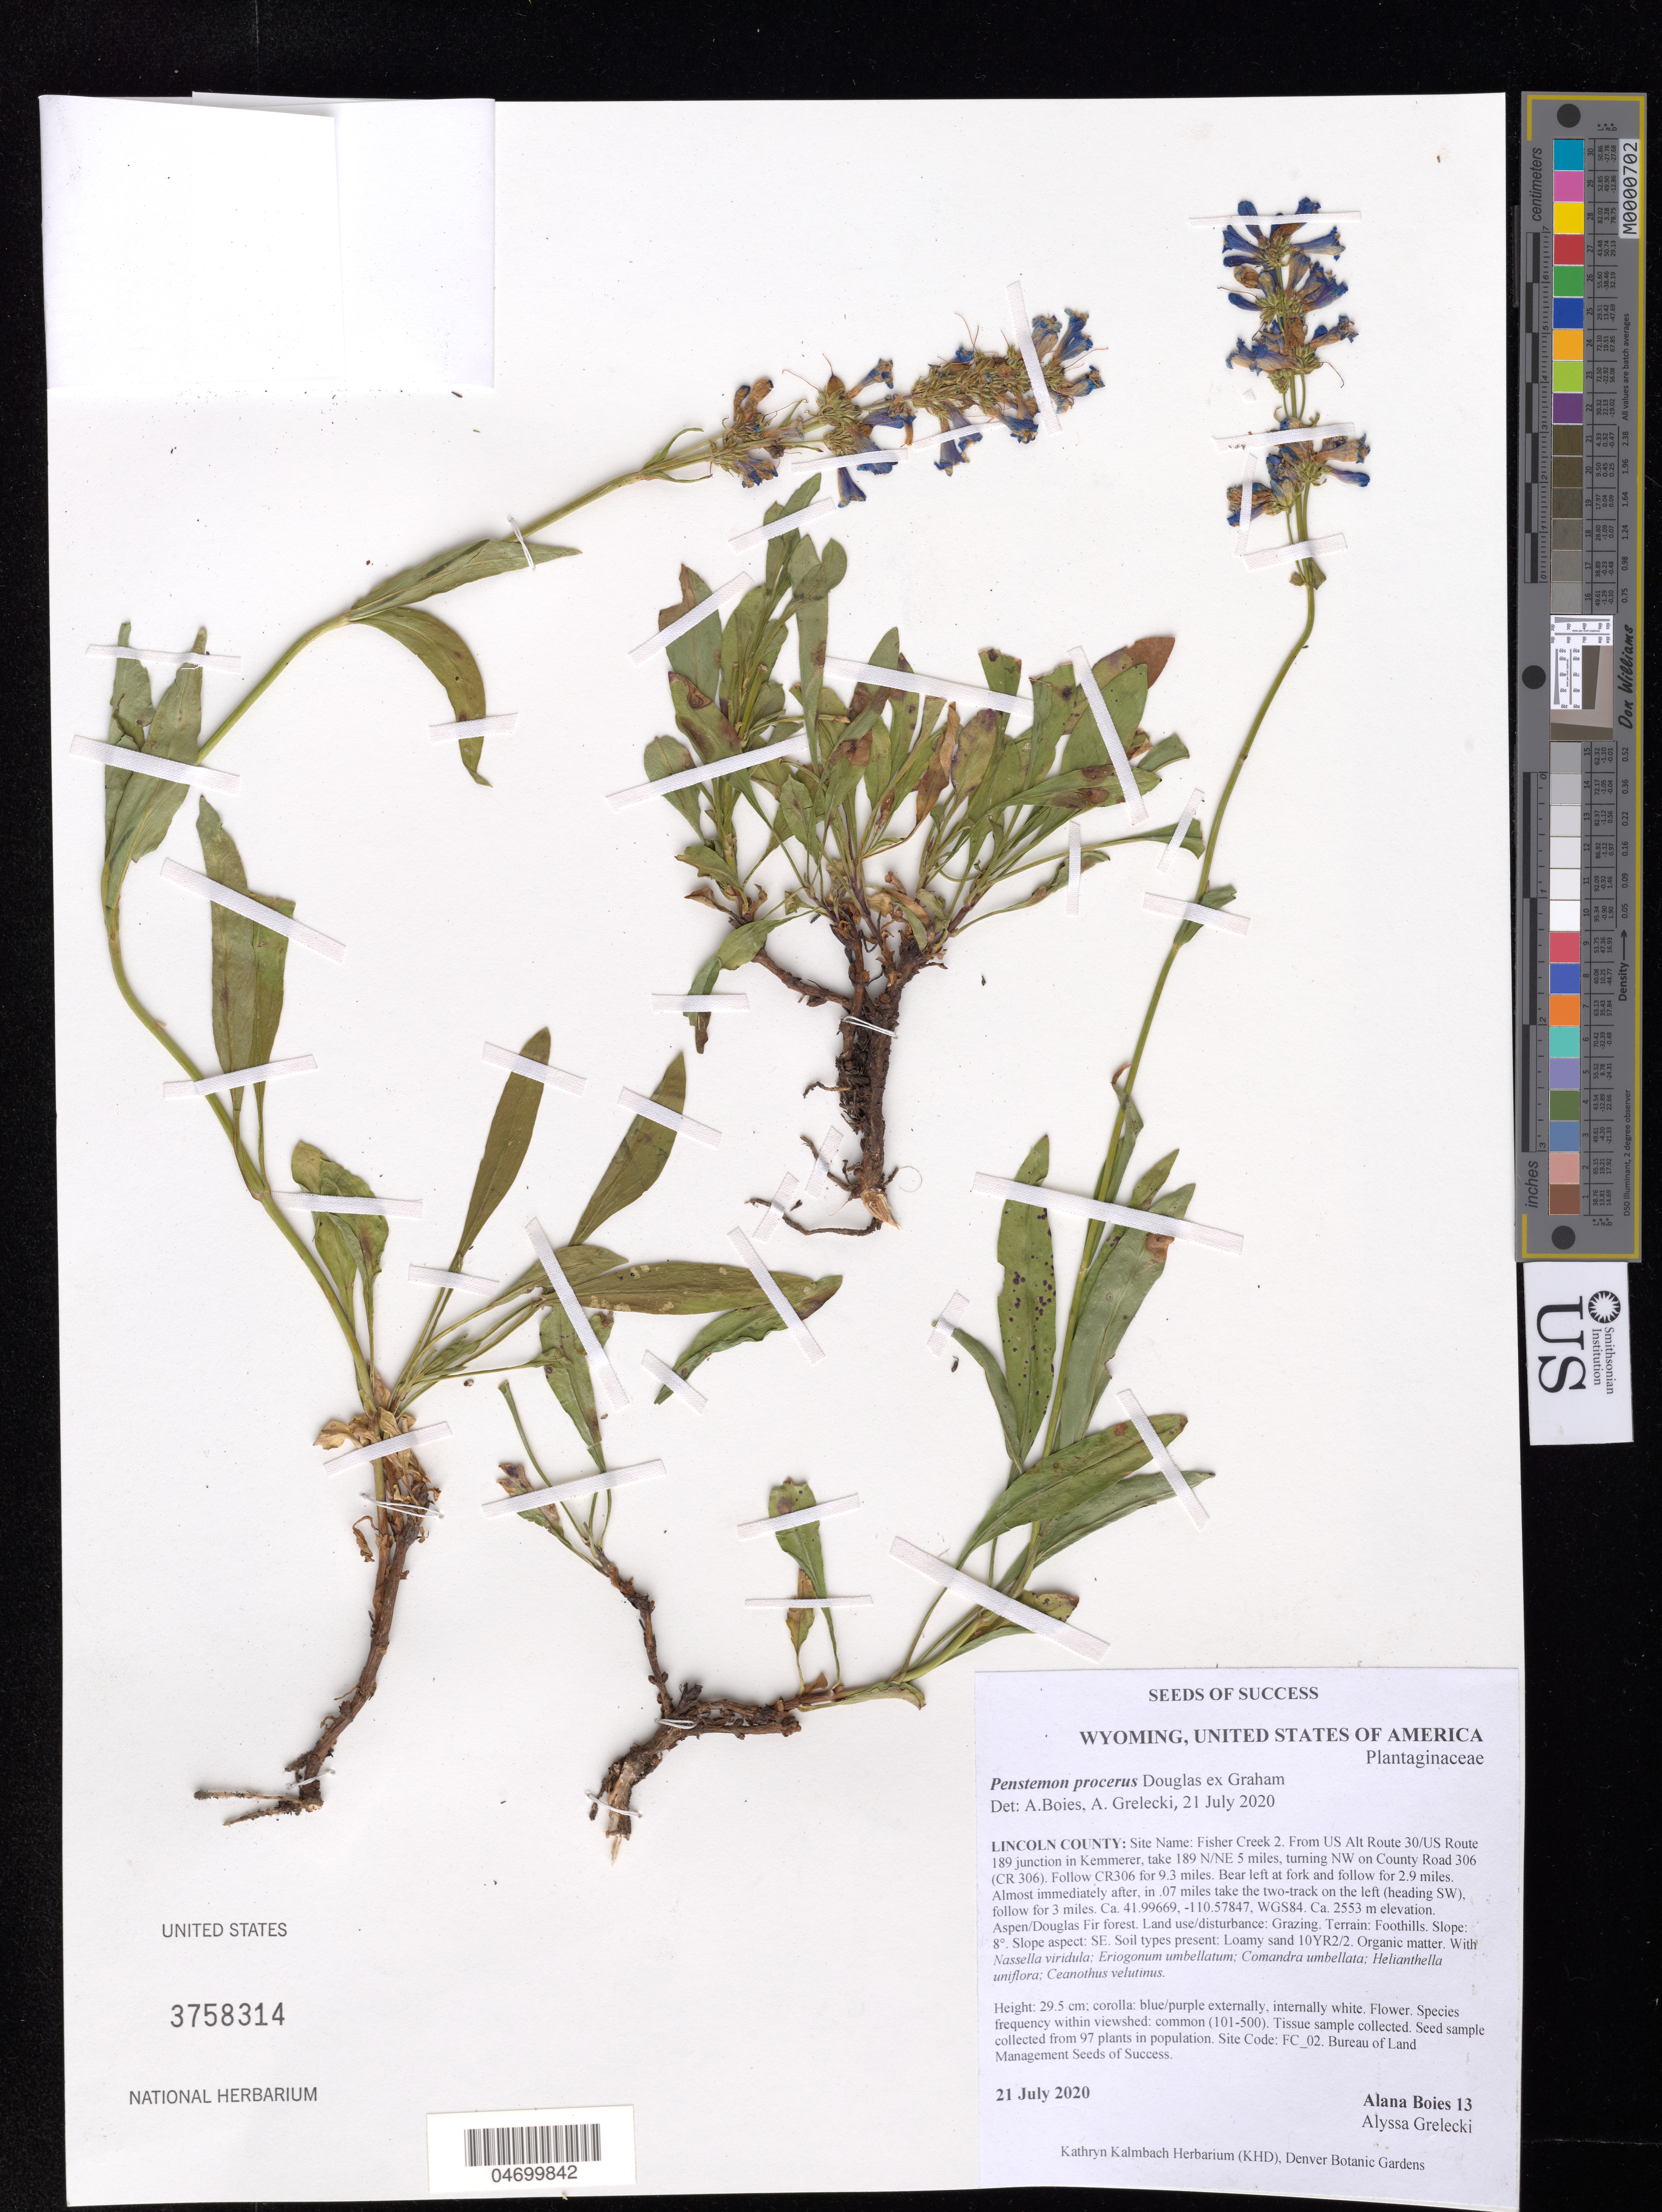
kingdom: Plantae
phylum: Tracheophyta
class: Magnoliopsida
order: Lamiales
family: Plantaginaceae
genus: Penstemon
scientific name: Penstemon procerus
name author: Douglas ex Graham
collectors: A. Boies & A. Grelecki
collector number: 13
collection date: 2020-07-21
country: United States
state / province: Wyoming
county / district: Lincoln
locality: Fisher Creek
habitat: Aspen/Douglas Fir forest. Loamy sand.With Nassella viridula, Eriogonum umbellatum, Comandra umbellata, etc.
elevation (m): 2553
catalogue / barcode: US 3758314